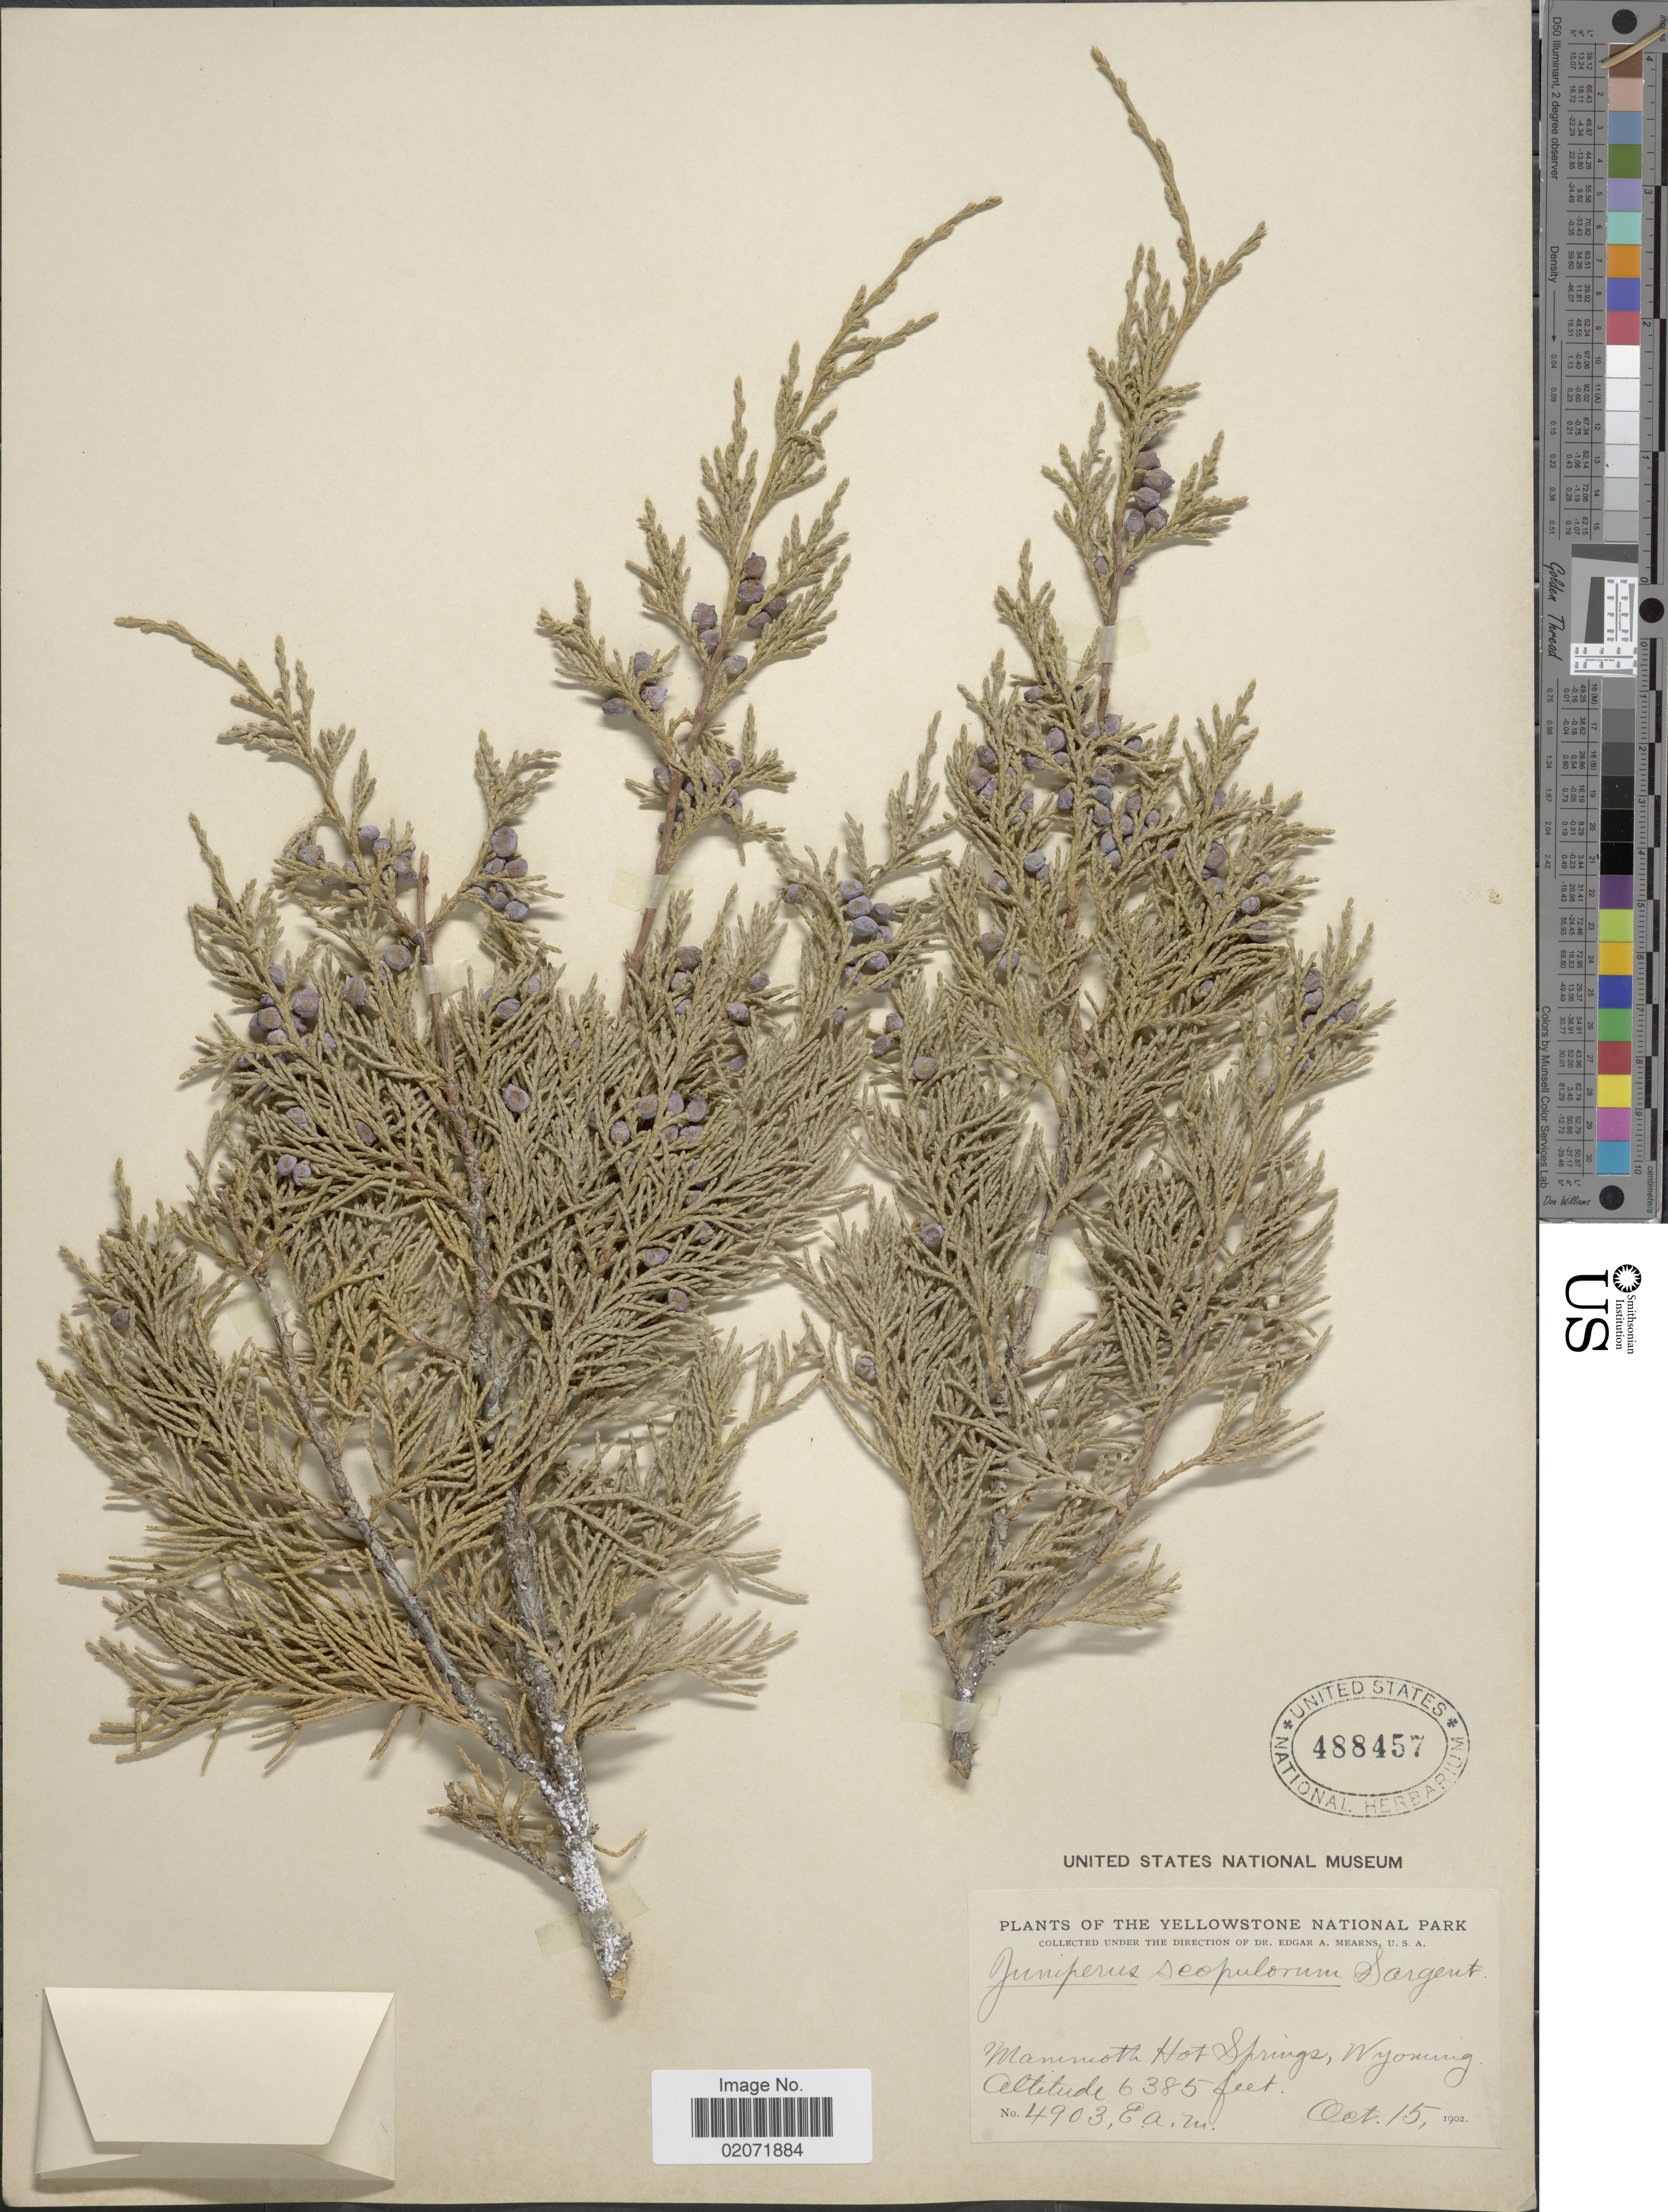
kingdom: Plantae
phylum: Tracheophyta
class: Pinopsida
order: Pinales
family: Cupressaceae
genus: Juniperus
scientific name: Juniperus scopulorum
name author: Sarg.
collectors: E. A. Mearns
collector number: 4903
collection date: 1902-10-15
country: United States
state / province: Wyoming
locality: Yellowstone National Park, Mammoth Hot Springs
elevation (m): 1946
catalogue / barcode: US 488457